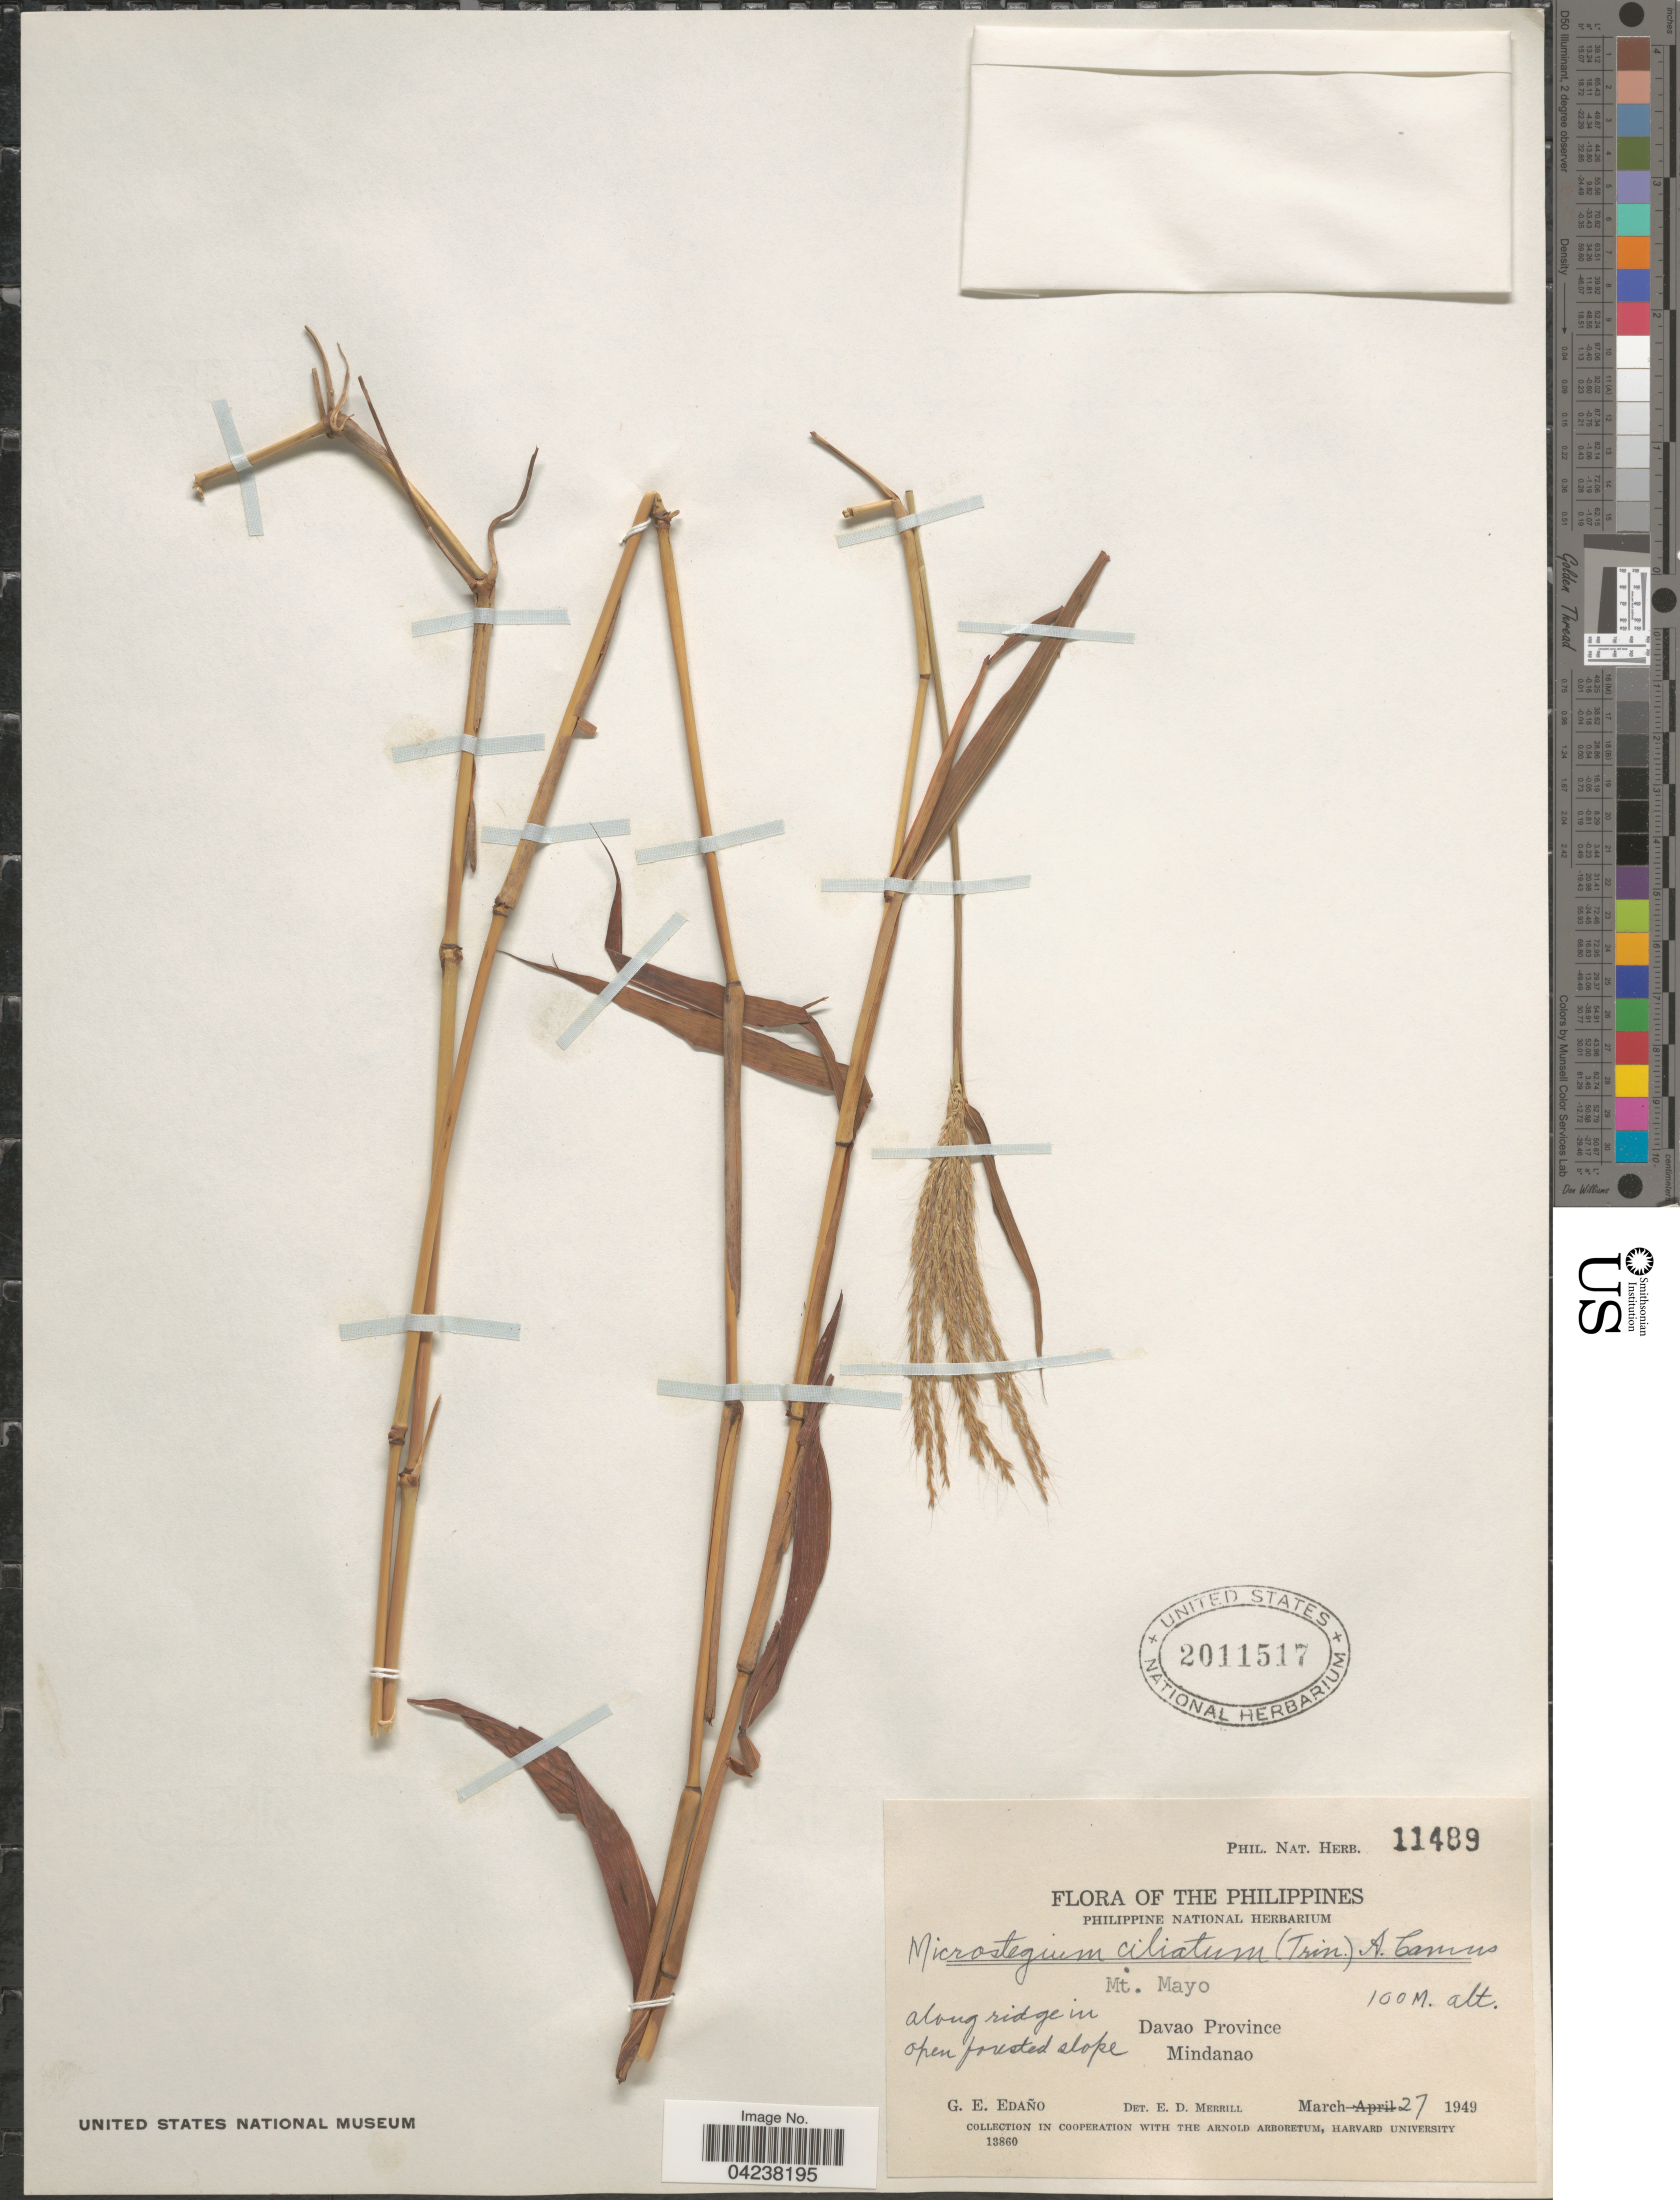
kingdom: Plantae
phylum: Tracheophyta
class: Liliopsida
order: Poales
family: Poaceae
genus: Microstegium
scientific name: Microstegium ciliatum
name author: (Trin.) A. Camus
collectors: G. Edaño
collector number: Phil. Nat. Herb. 11489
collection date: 1949-03-27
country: Philippines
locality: Mt. Mayo. Davao Province. Mindanao. Along ridge in open forested slope.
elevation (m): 100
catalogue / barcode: US 2011517